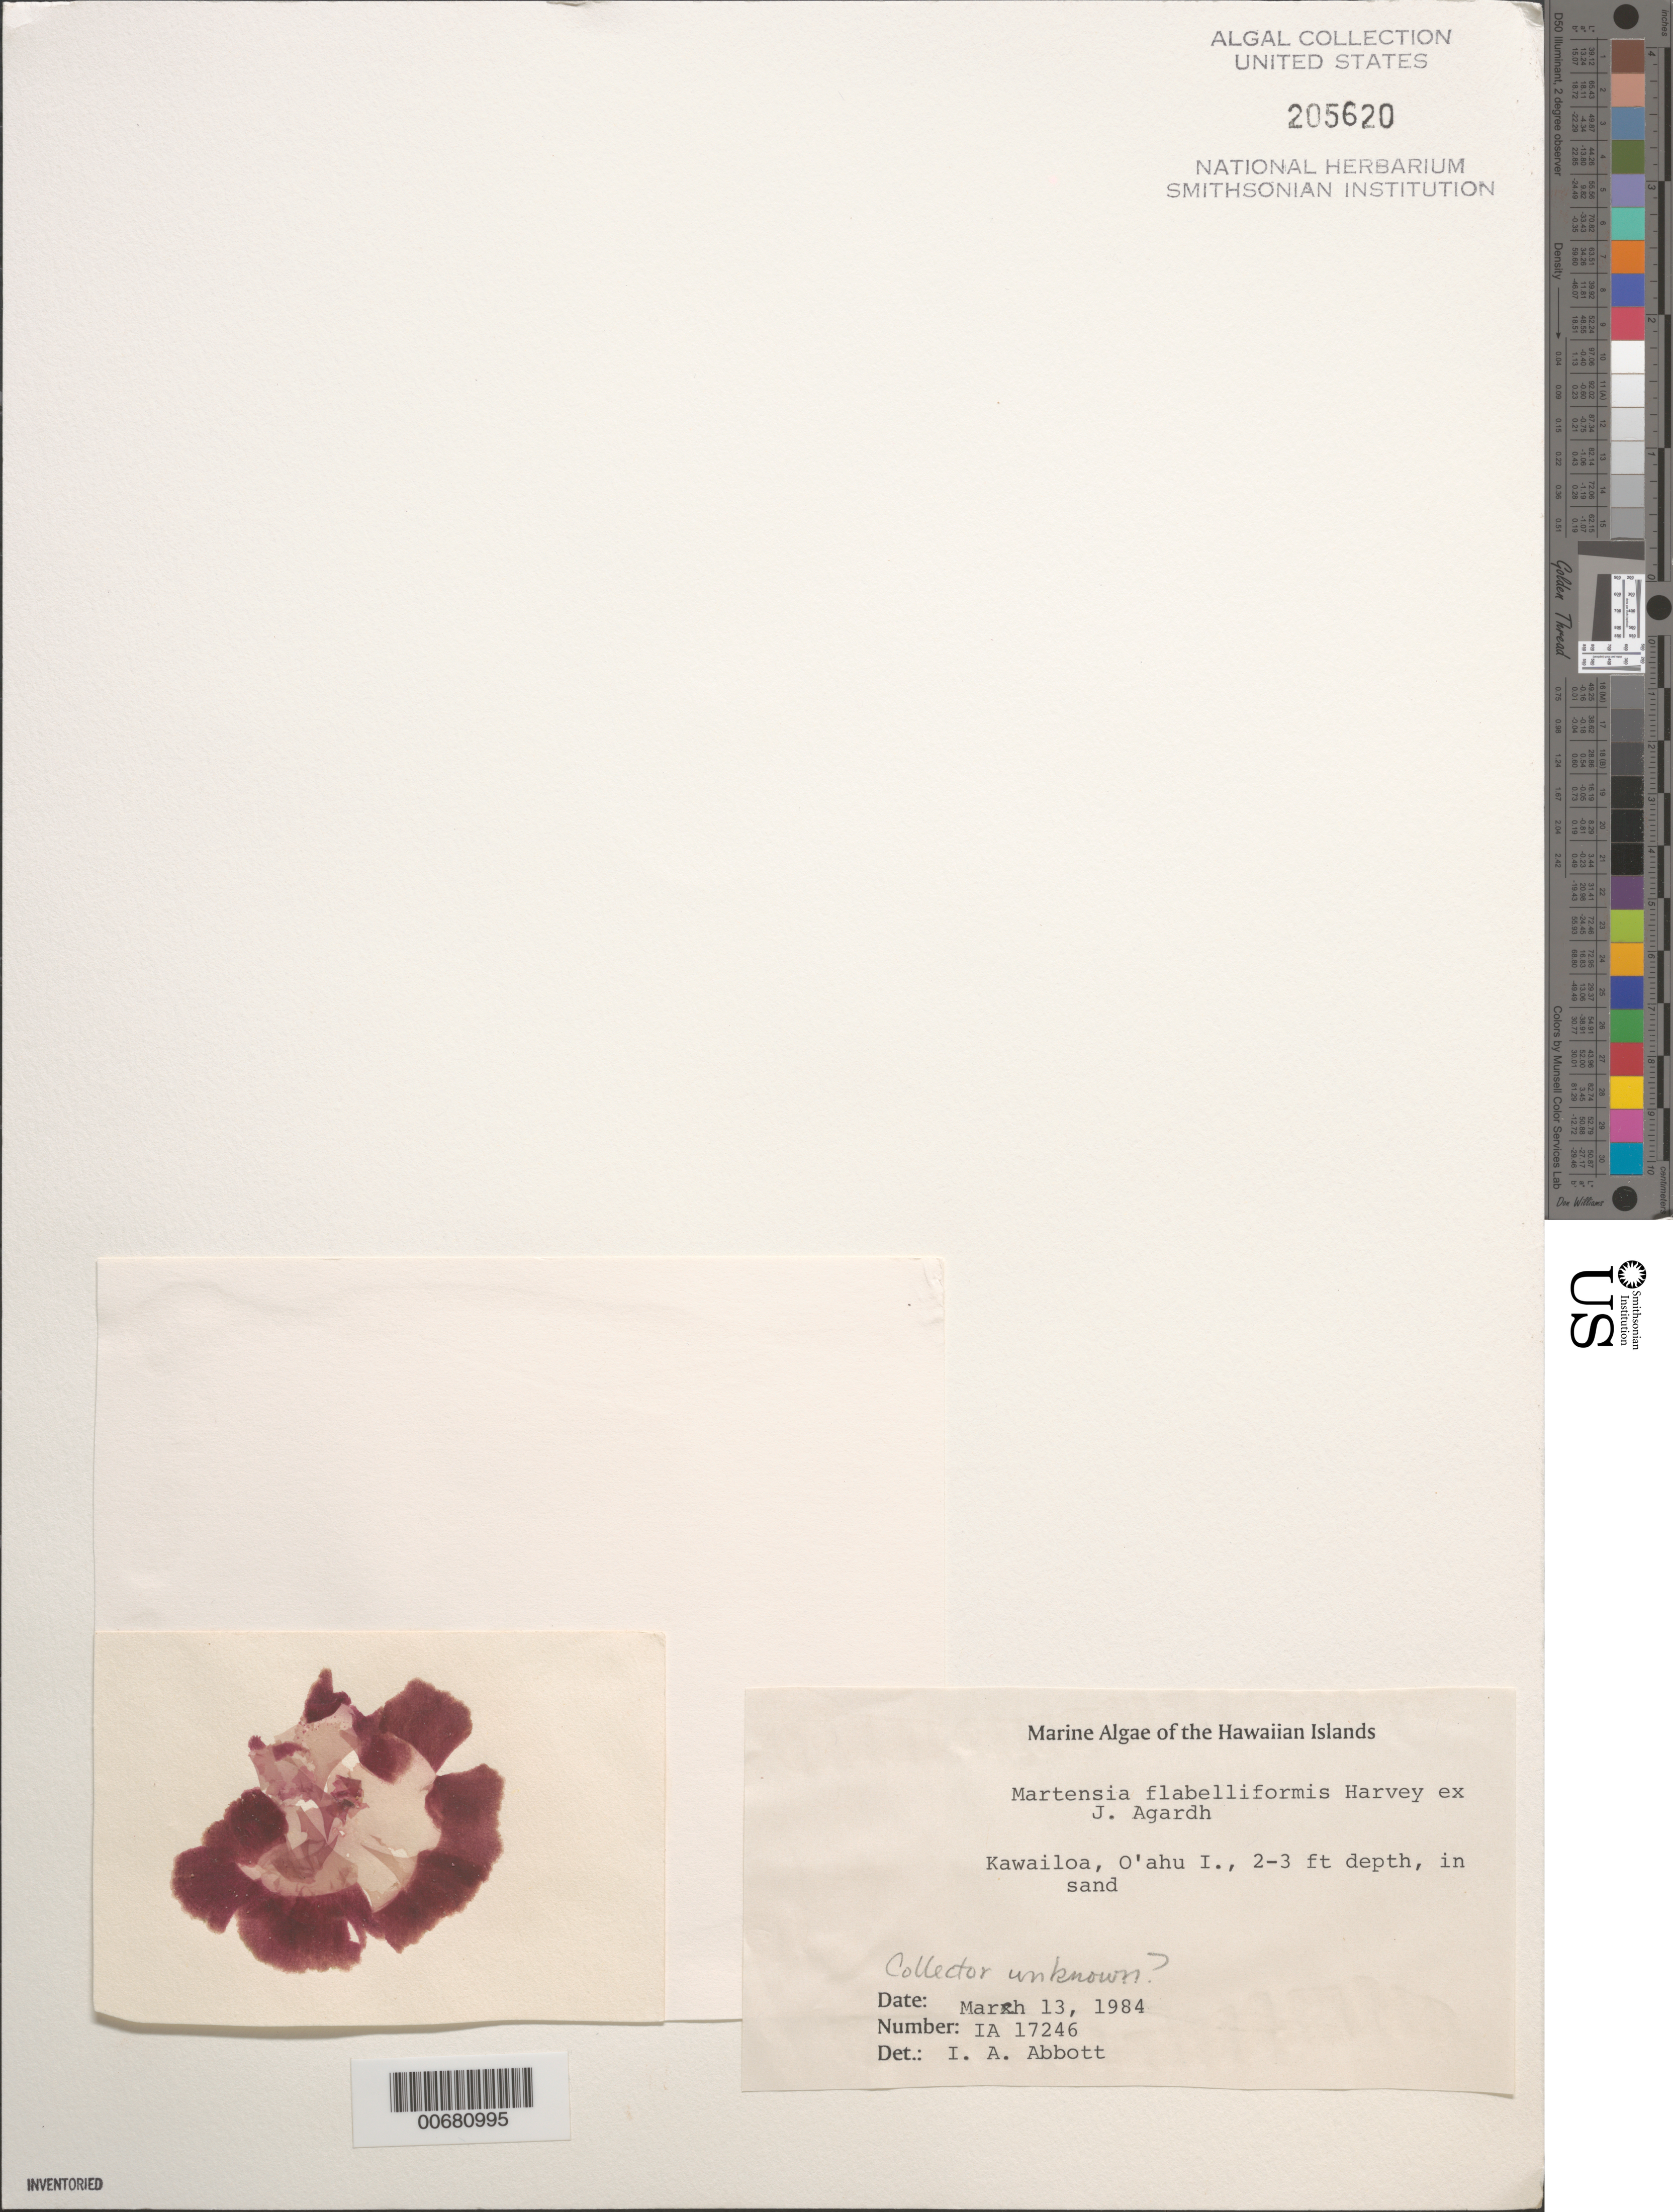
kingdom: Plantae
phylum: Rhodophyta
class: Florideophyceae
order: Ceramiales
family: Delesseriaceae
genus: Martensia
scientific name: Martensia flabelliformis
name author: Harv. ex J. Agardh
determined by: Abbott, Isabella A.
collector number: IAA 17246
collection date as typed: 13 Mar 1984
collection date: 1984-03-13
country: United States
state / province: Hawaii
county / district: Honolulu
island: Oahu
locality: Kawailoa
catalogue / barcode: US 205620